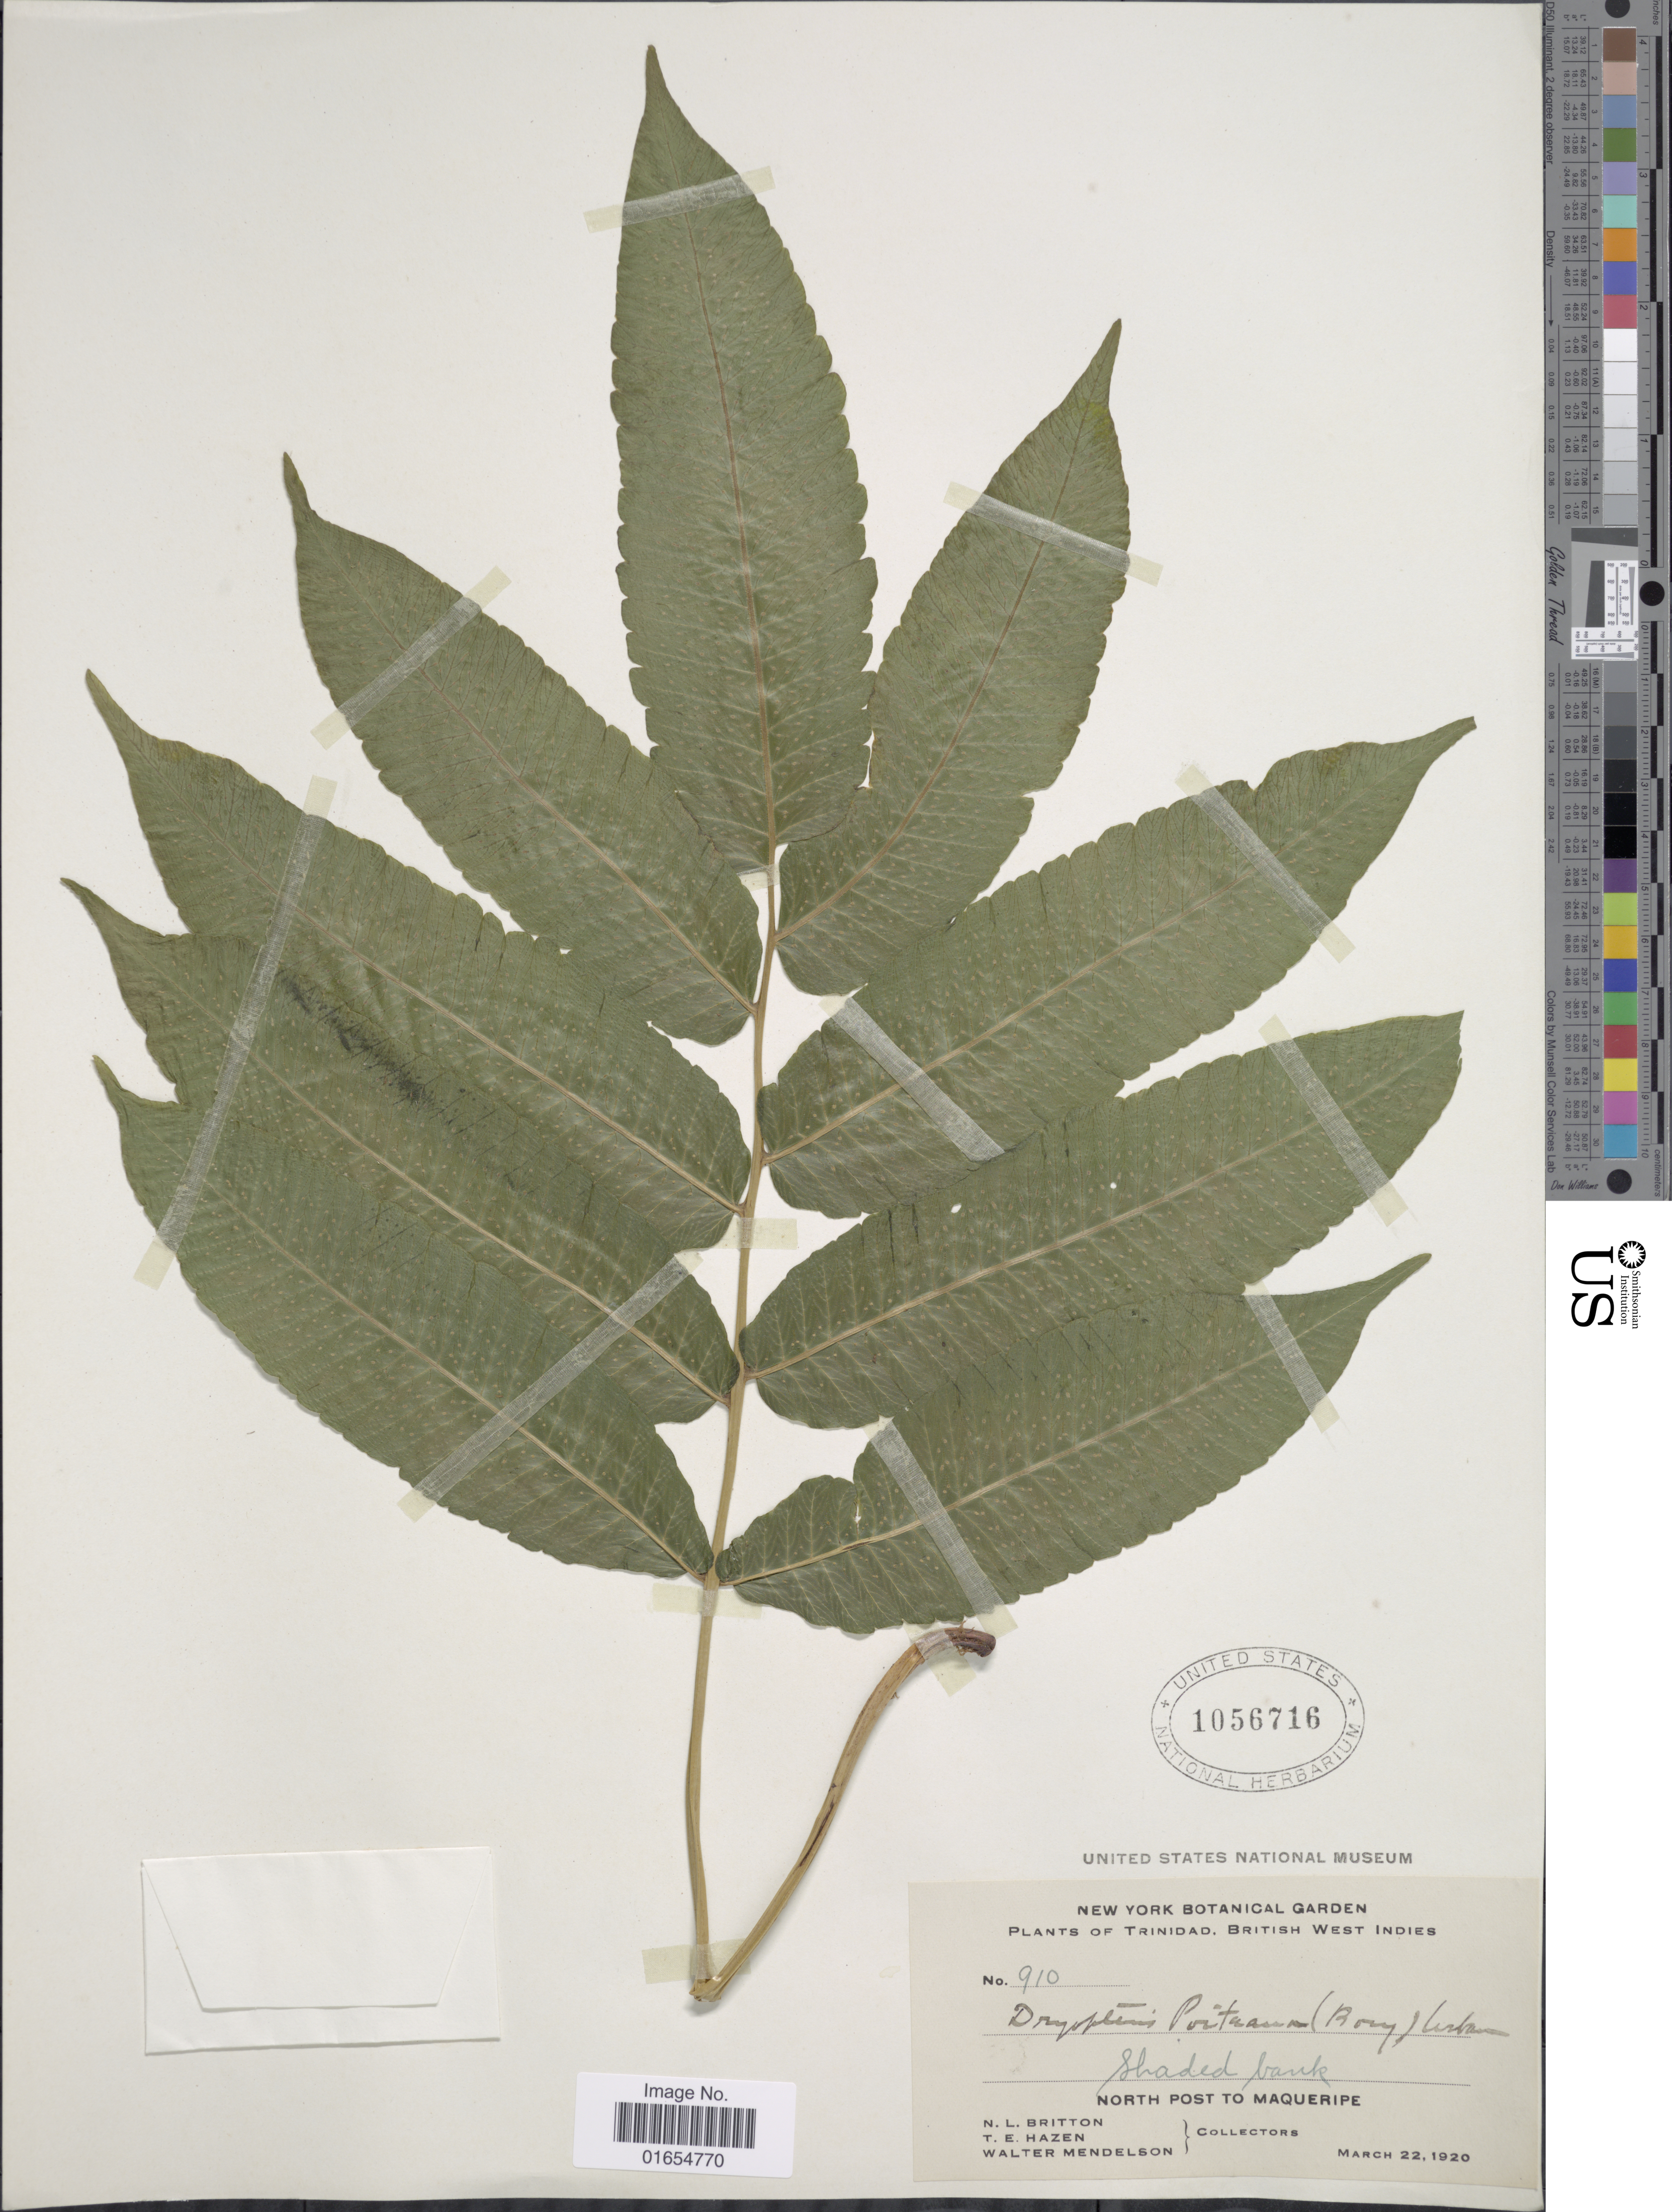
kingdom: Plantae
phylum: Tracheophyta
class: Polypodiopsida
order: Polypodiales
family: Thelypteridaceae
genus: Goniopteris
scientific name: Goniopteris poiteana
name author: (Bory) Ching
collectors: N. Britton, T. E. Hazen & W. Mendelson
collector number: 910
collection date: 1920-03-22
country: Trinidad and Tobago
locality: Trinidad, British West Indies, North Post to Maqueripe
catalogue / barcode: US 1056716